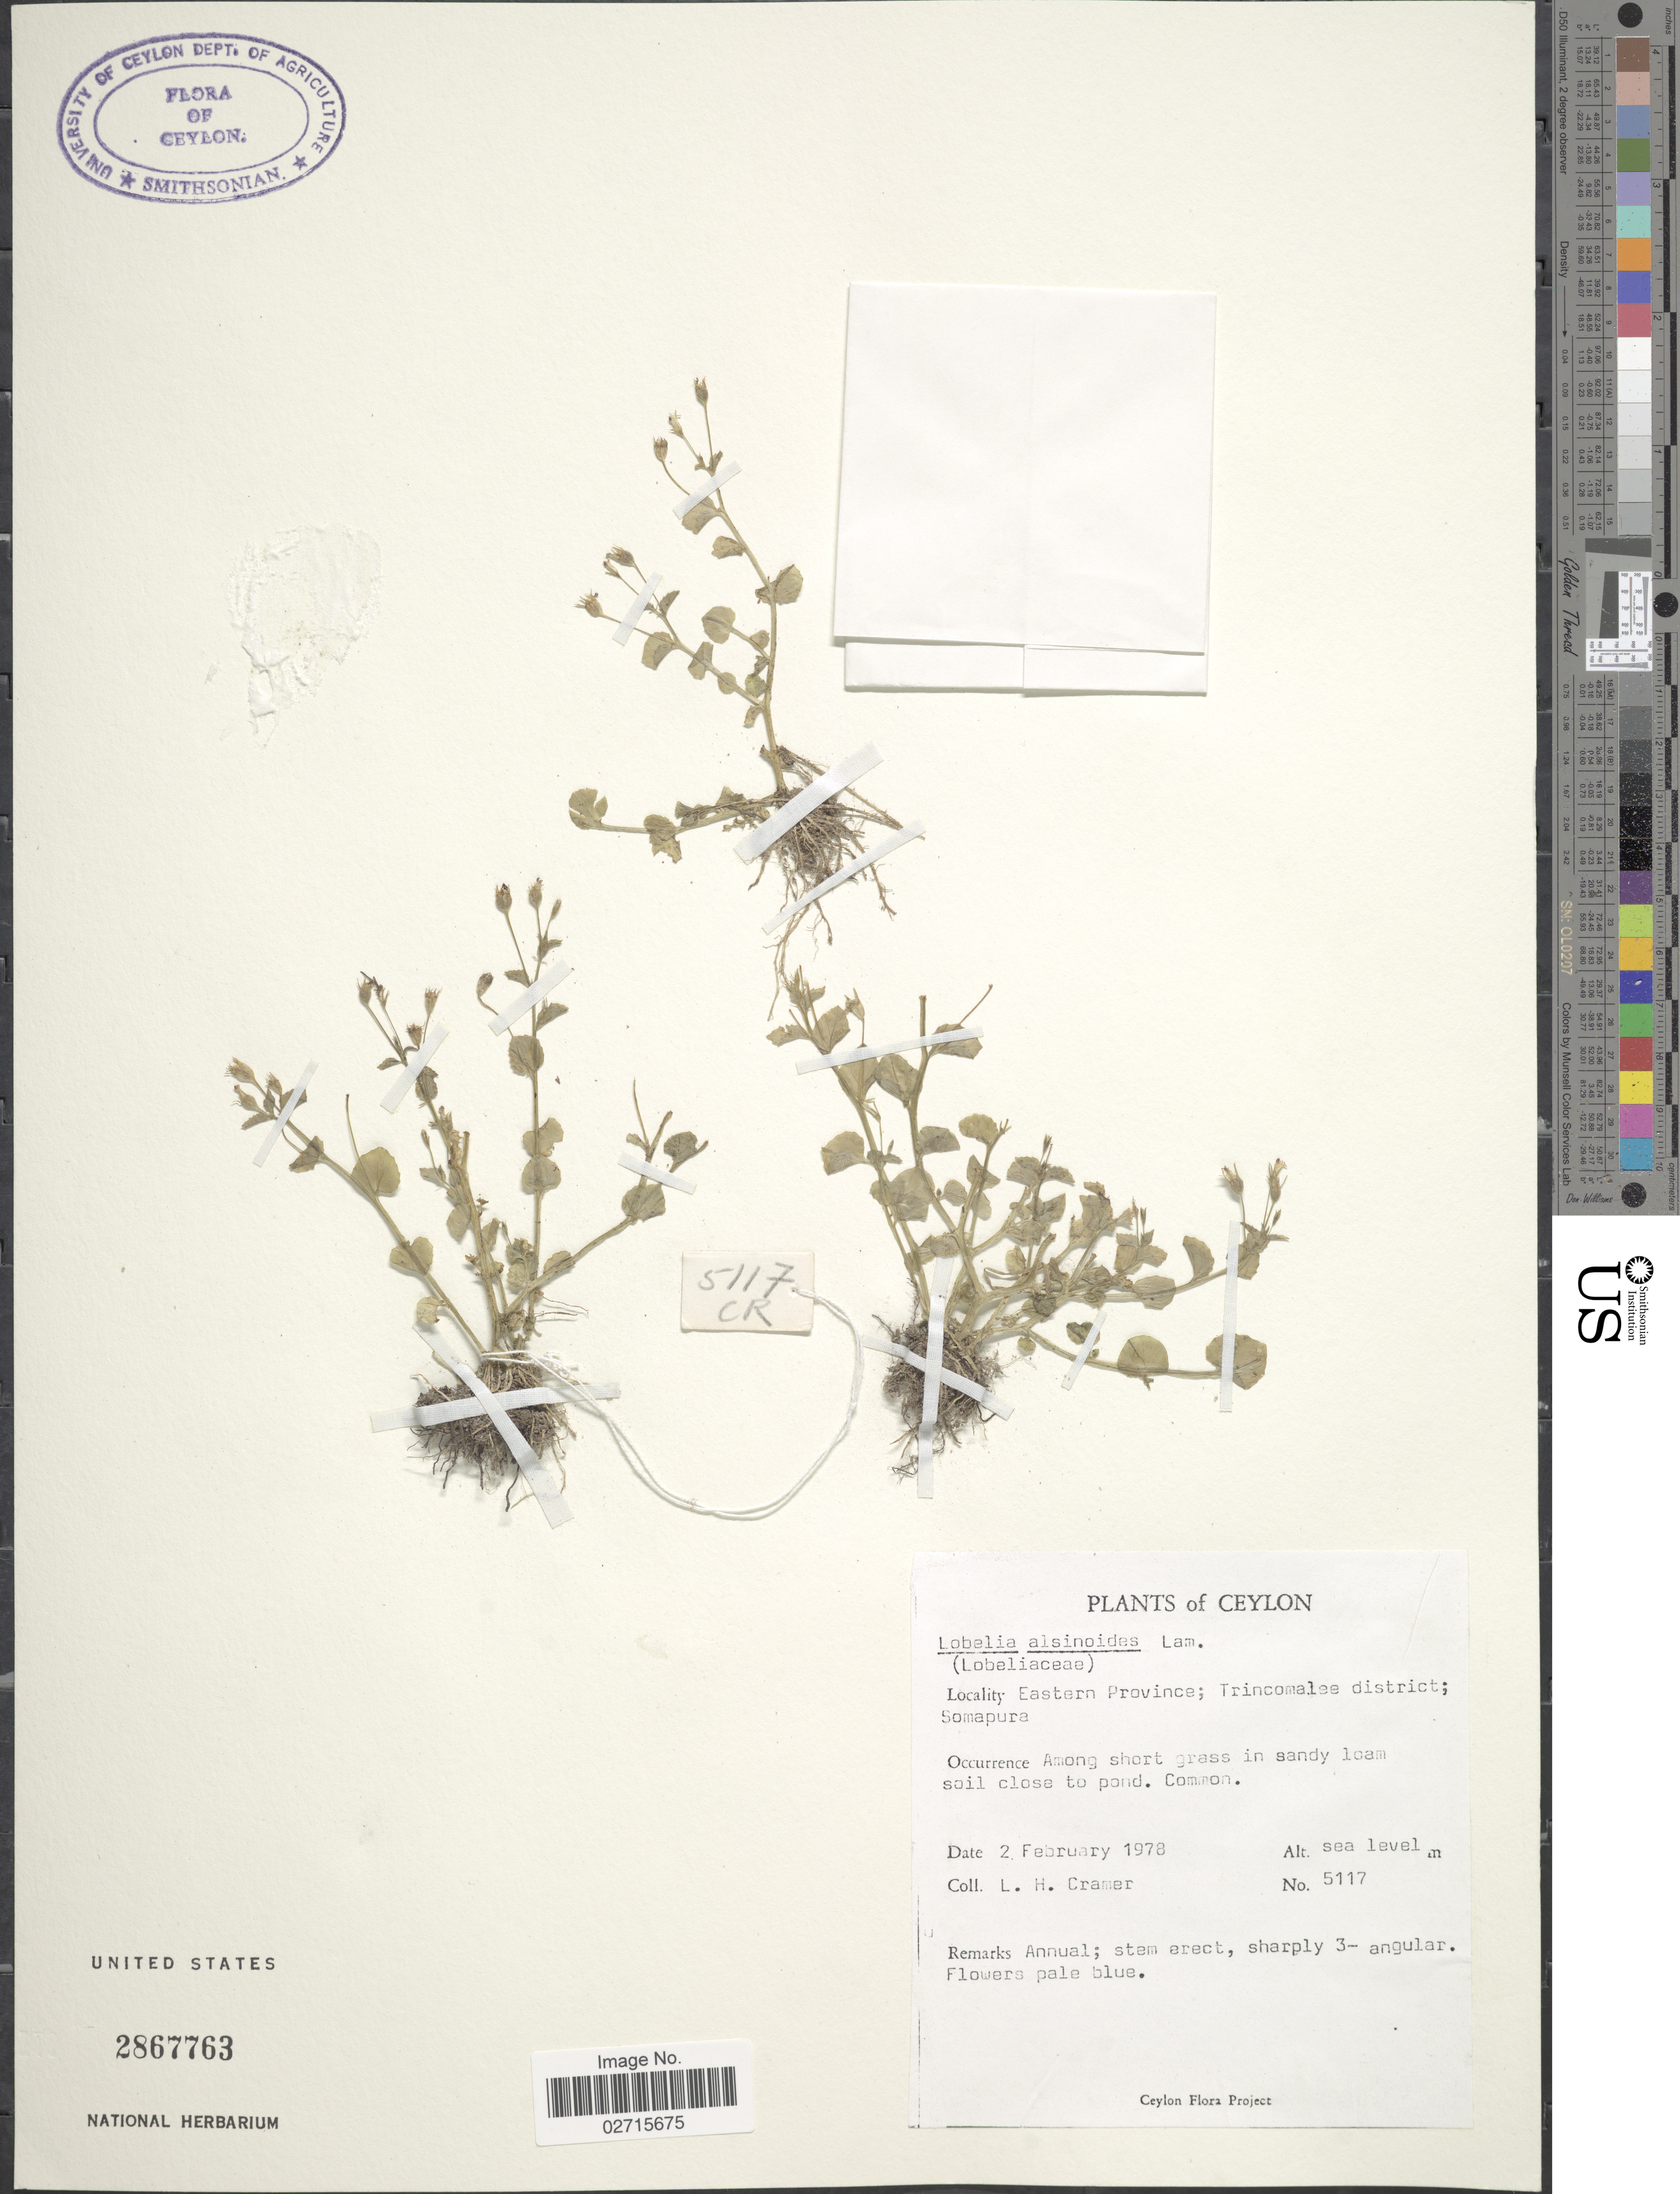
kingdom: Plantae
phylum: Tracheophyta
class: Magnoliopsida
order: Asterales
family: Campanulaceae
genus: Lobelia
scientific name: Lobelia alsinoides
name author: Lam.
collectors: L. H. Cramer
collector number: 5117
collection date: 1978-02-02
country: Sri Lanka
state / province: Eastern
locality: Ceylon. Eastern Province. Trincomales district; Somapura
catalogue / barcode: US 2867763